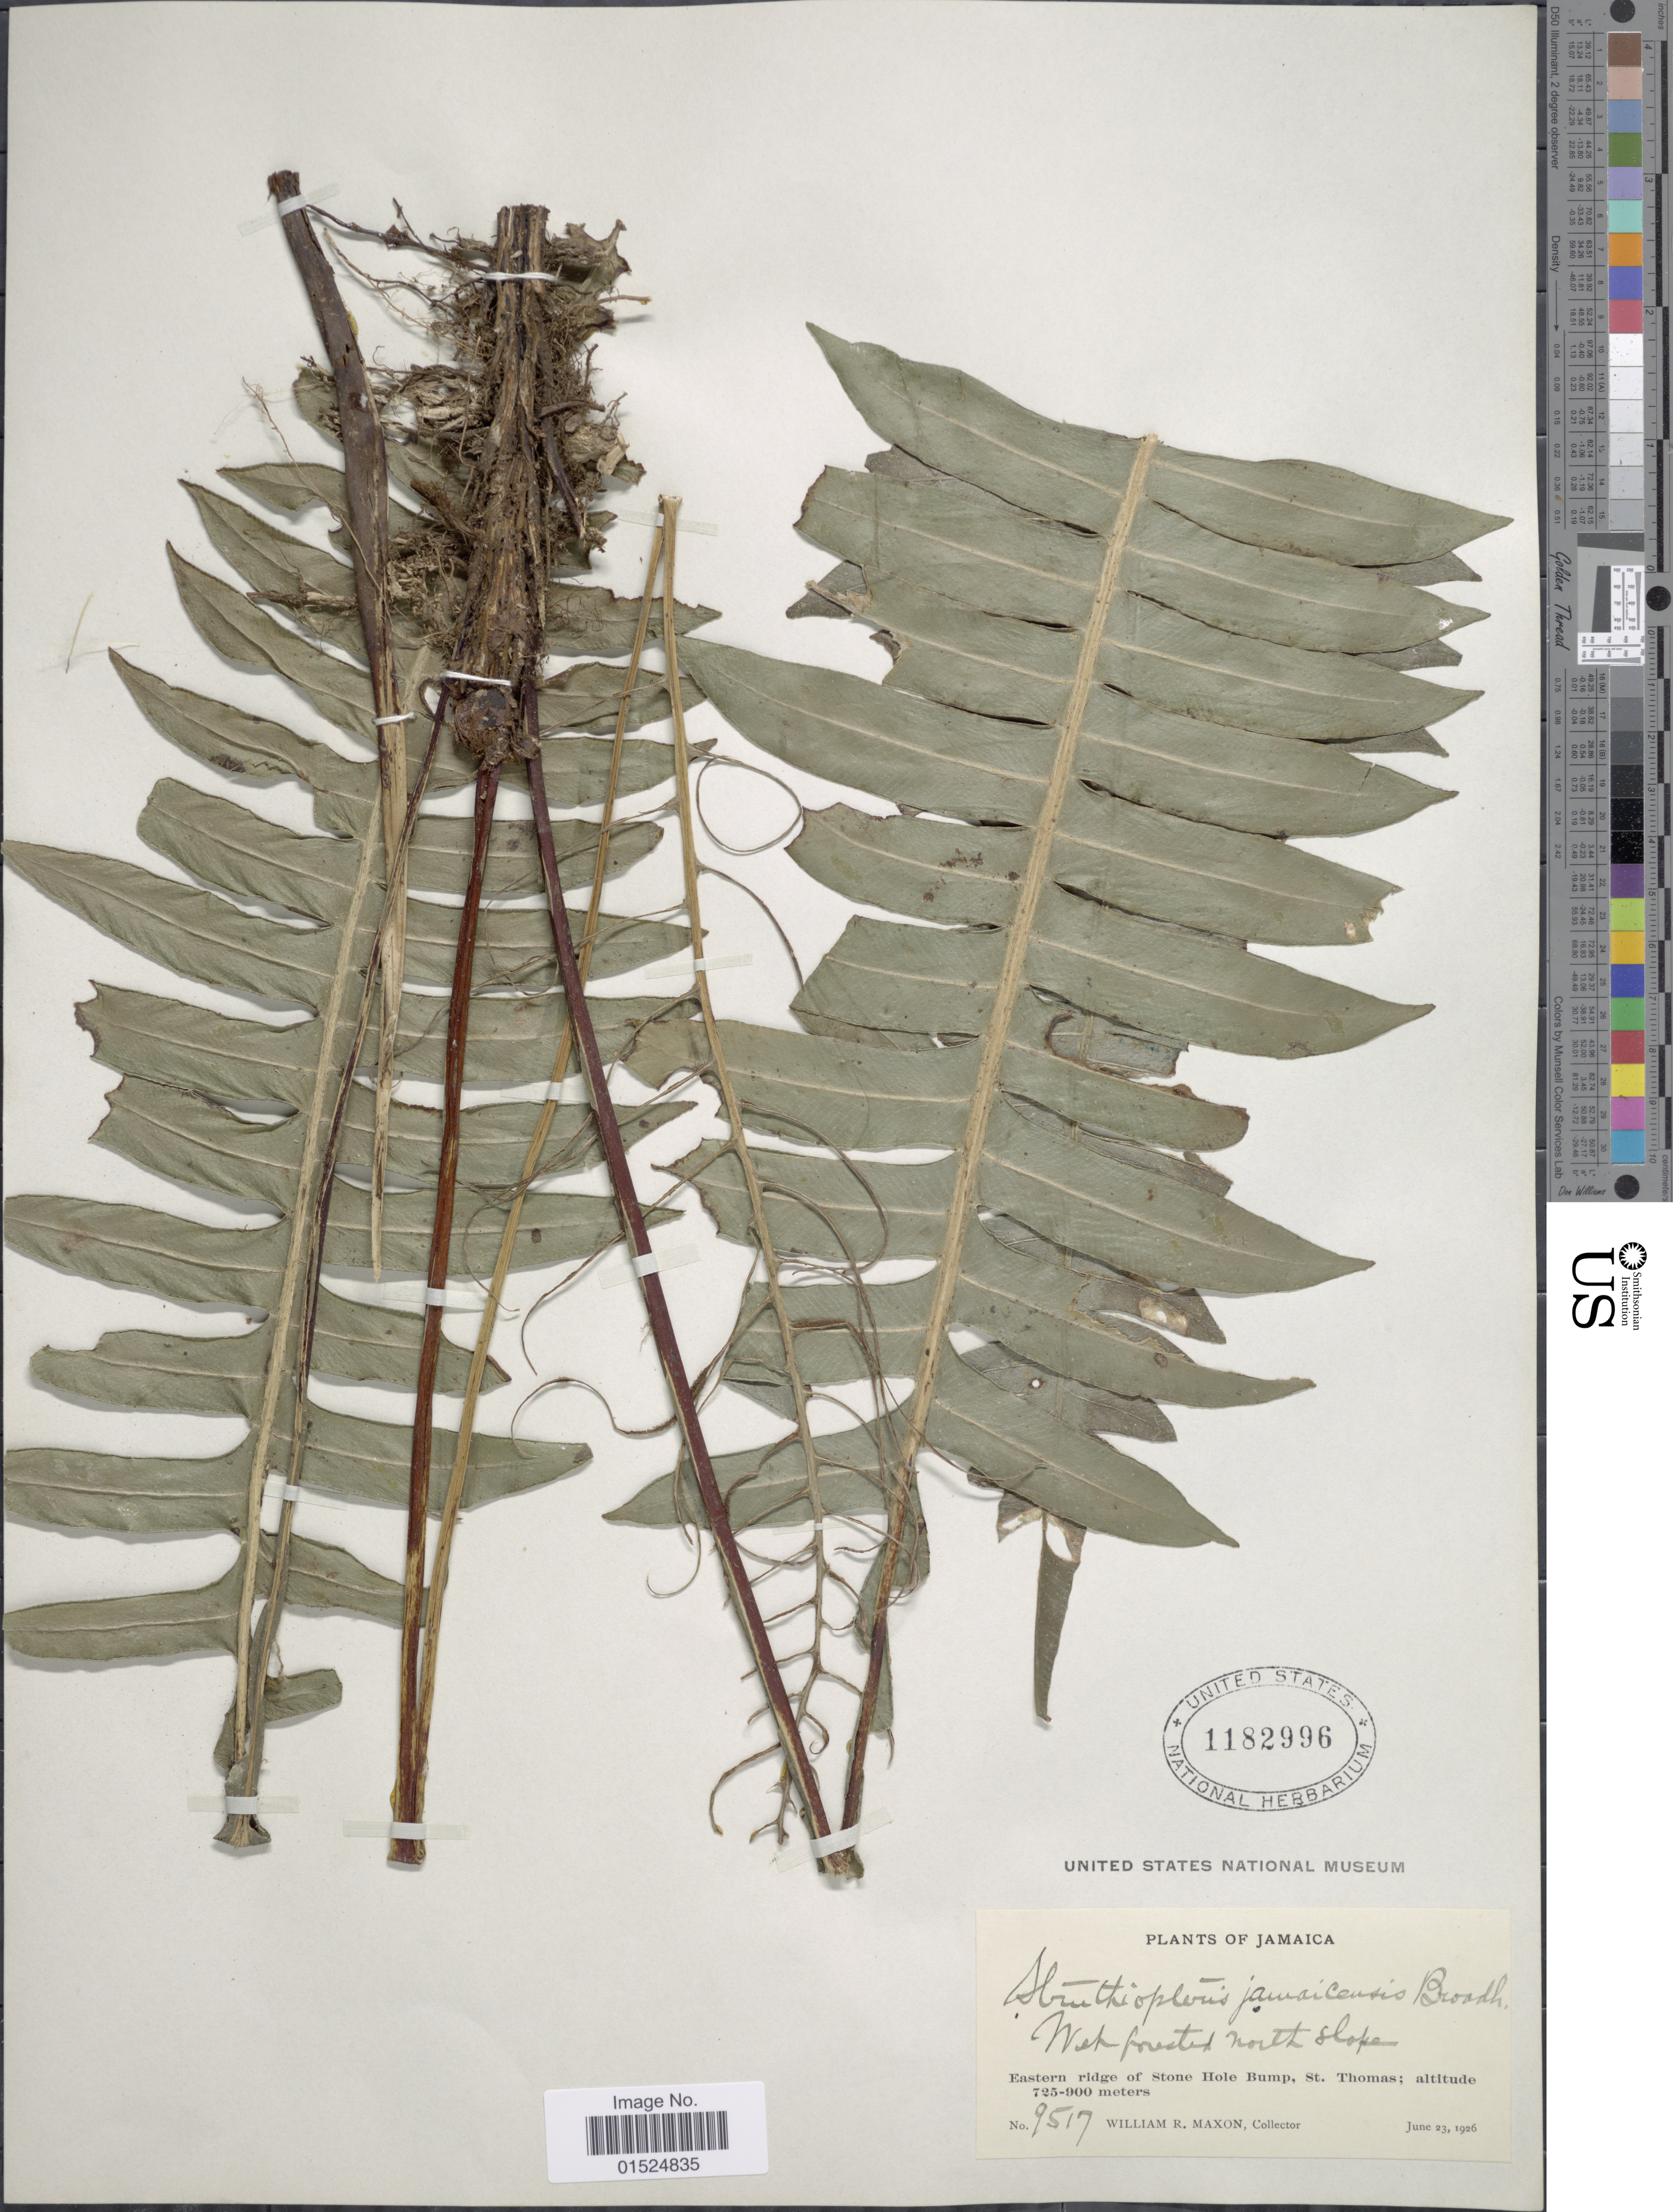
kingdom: Plantae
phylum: Tracheophyta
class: Polypodiopsida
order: Polypodiales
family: Blechnaceae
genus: Blechnum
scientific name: Blechnum jamaicense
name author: (Broadh.) C. Chr.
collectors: W. R. Maxon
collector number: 9517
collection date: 1926-06-23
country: Jamaica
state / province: Saint Thomas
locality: Eastern ridge of Stone Hole Bump, St. Thomas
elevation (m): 725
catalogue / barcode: US 1182996